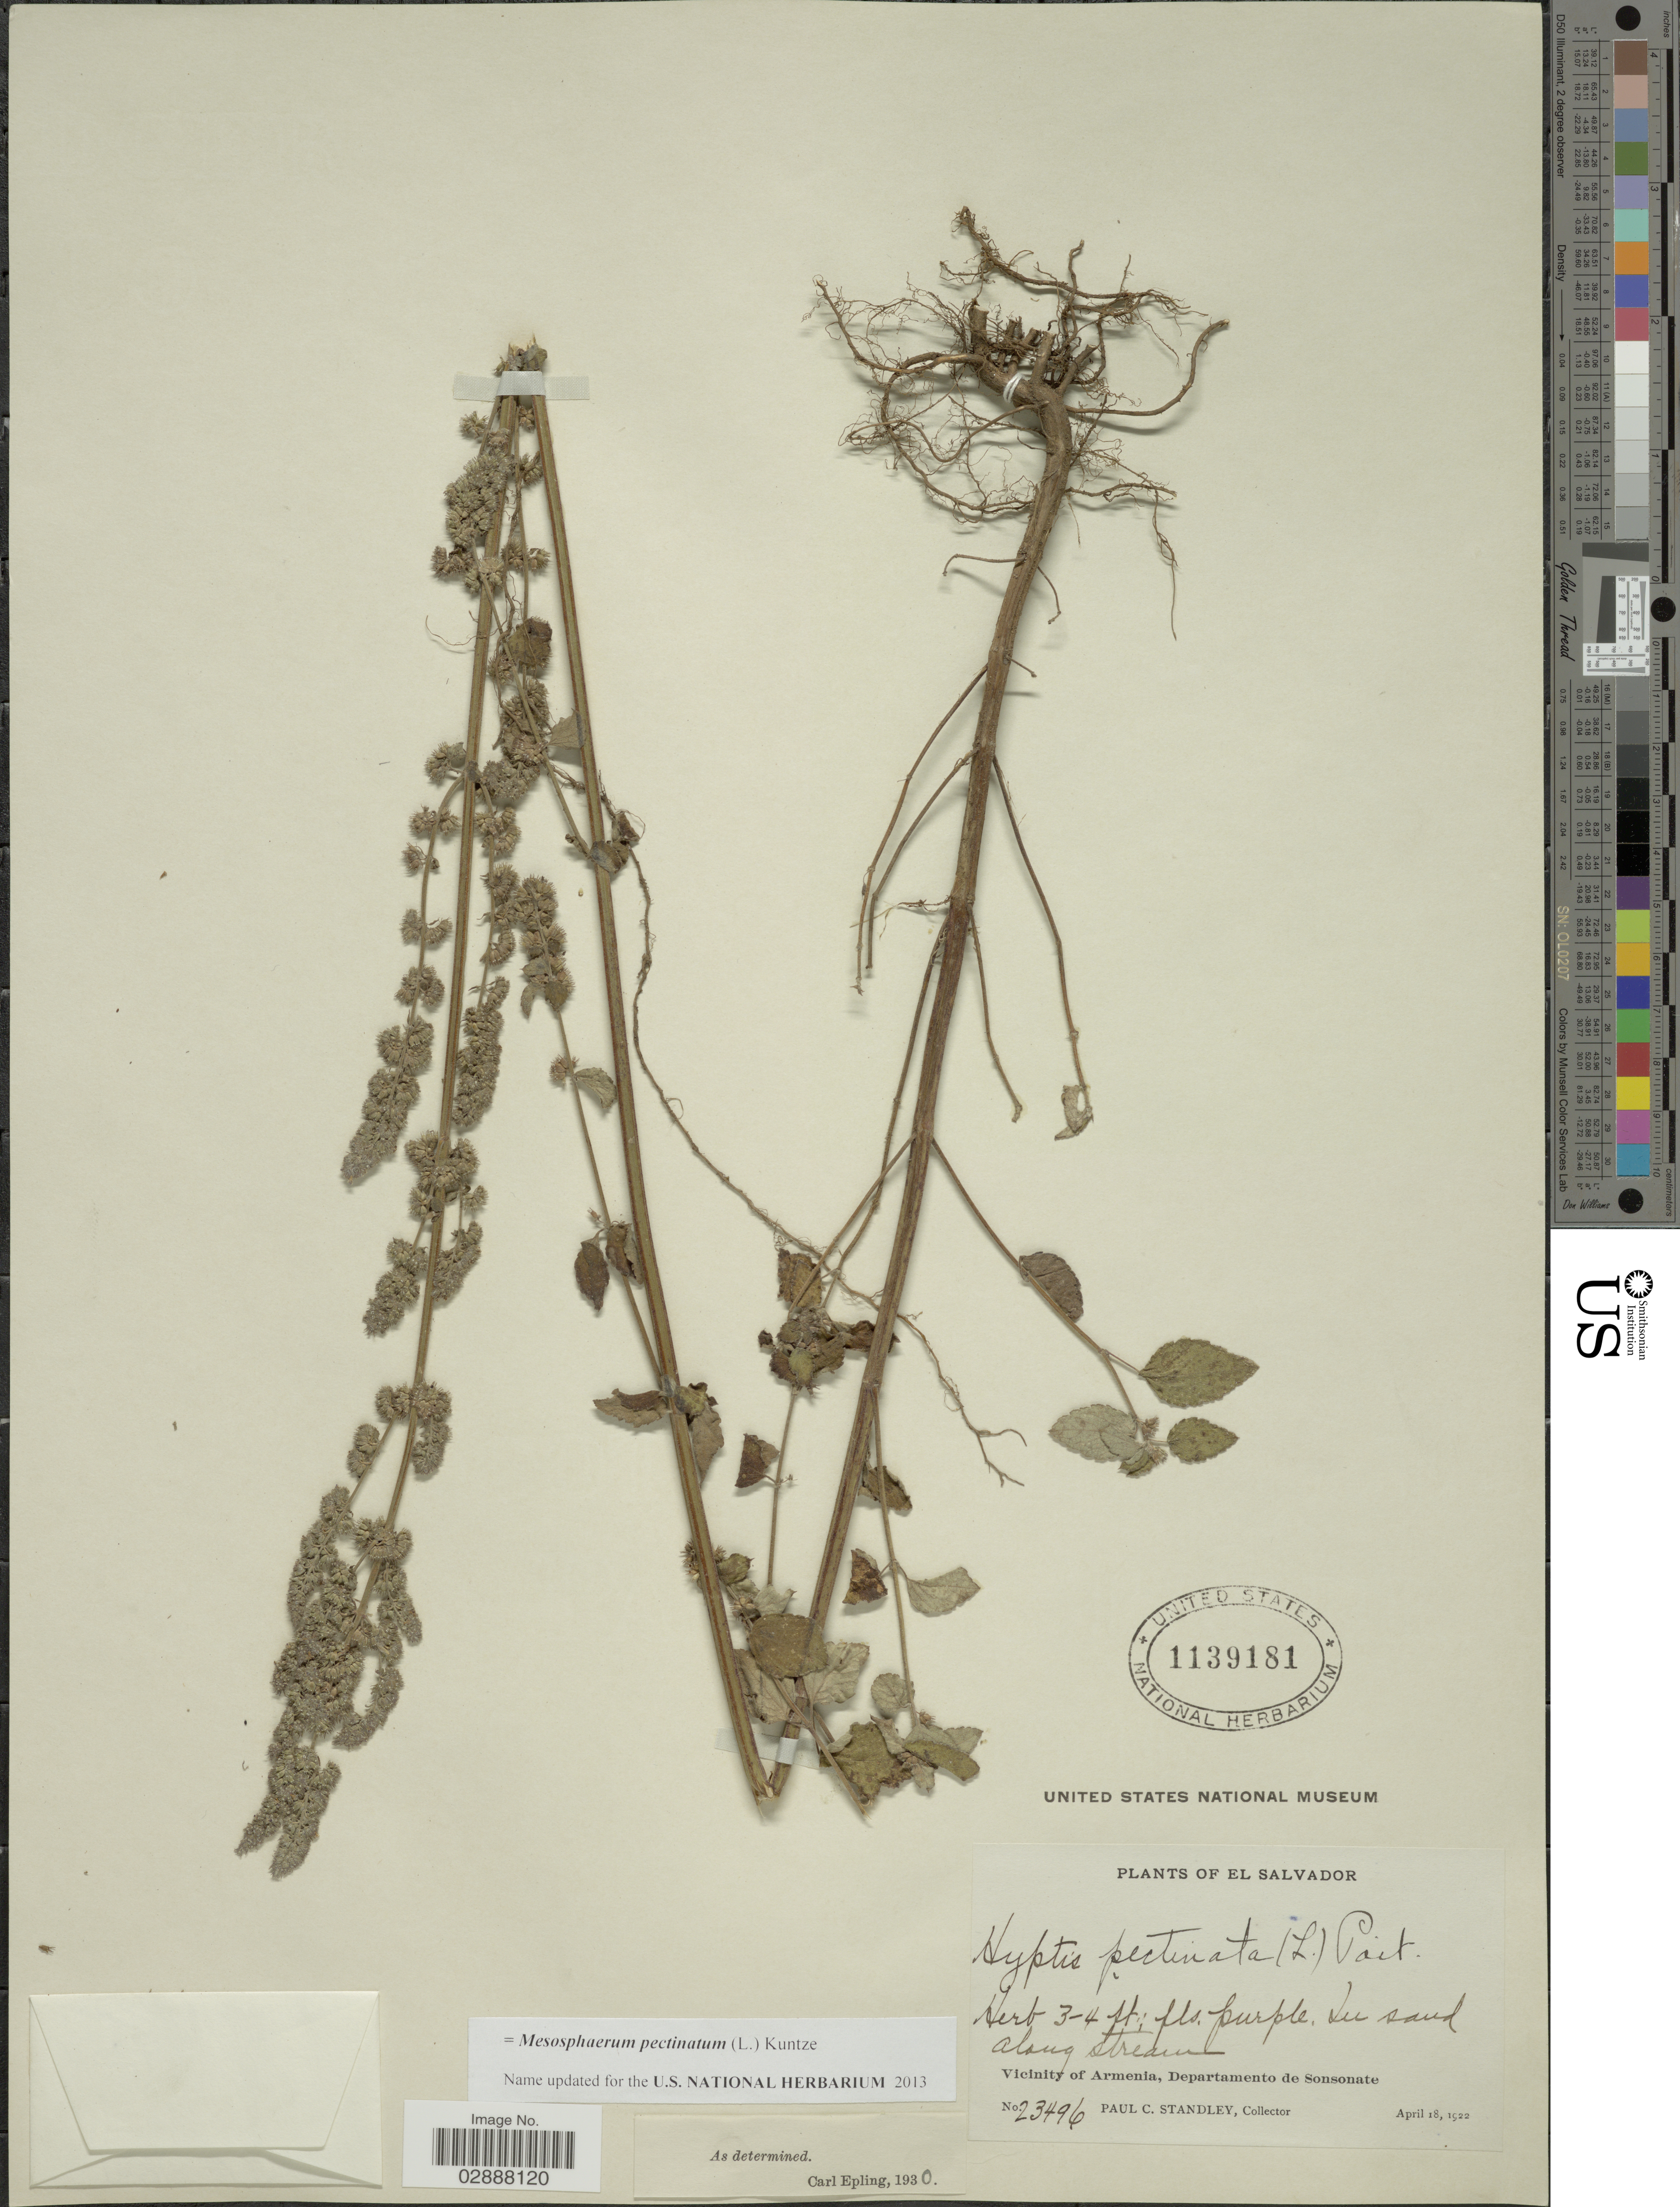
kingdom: Plantae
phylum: Tracheophyta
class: Magnoliopsida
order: Lamiales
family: Lamiaceae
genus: Mesosphaerum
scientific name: Mesosphaerum pectinatum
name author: (L.) Kuntze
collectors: P. C. Standley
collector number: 23496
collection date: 1922-04-18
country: El Salvador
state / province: Sonsonate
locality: Vicinity of Armenia, Departamento de Sonsonate.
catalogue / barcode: US 1139181